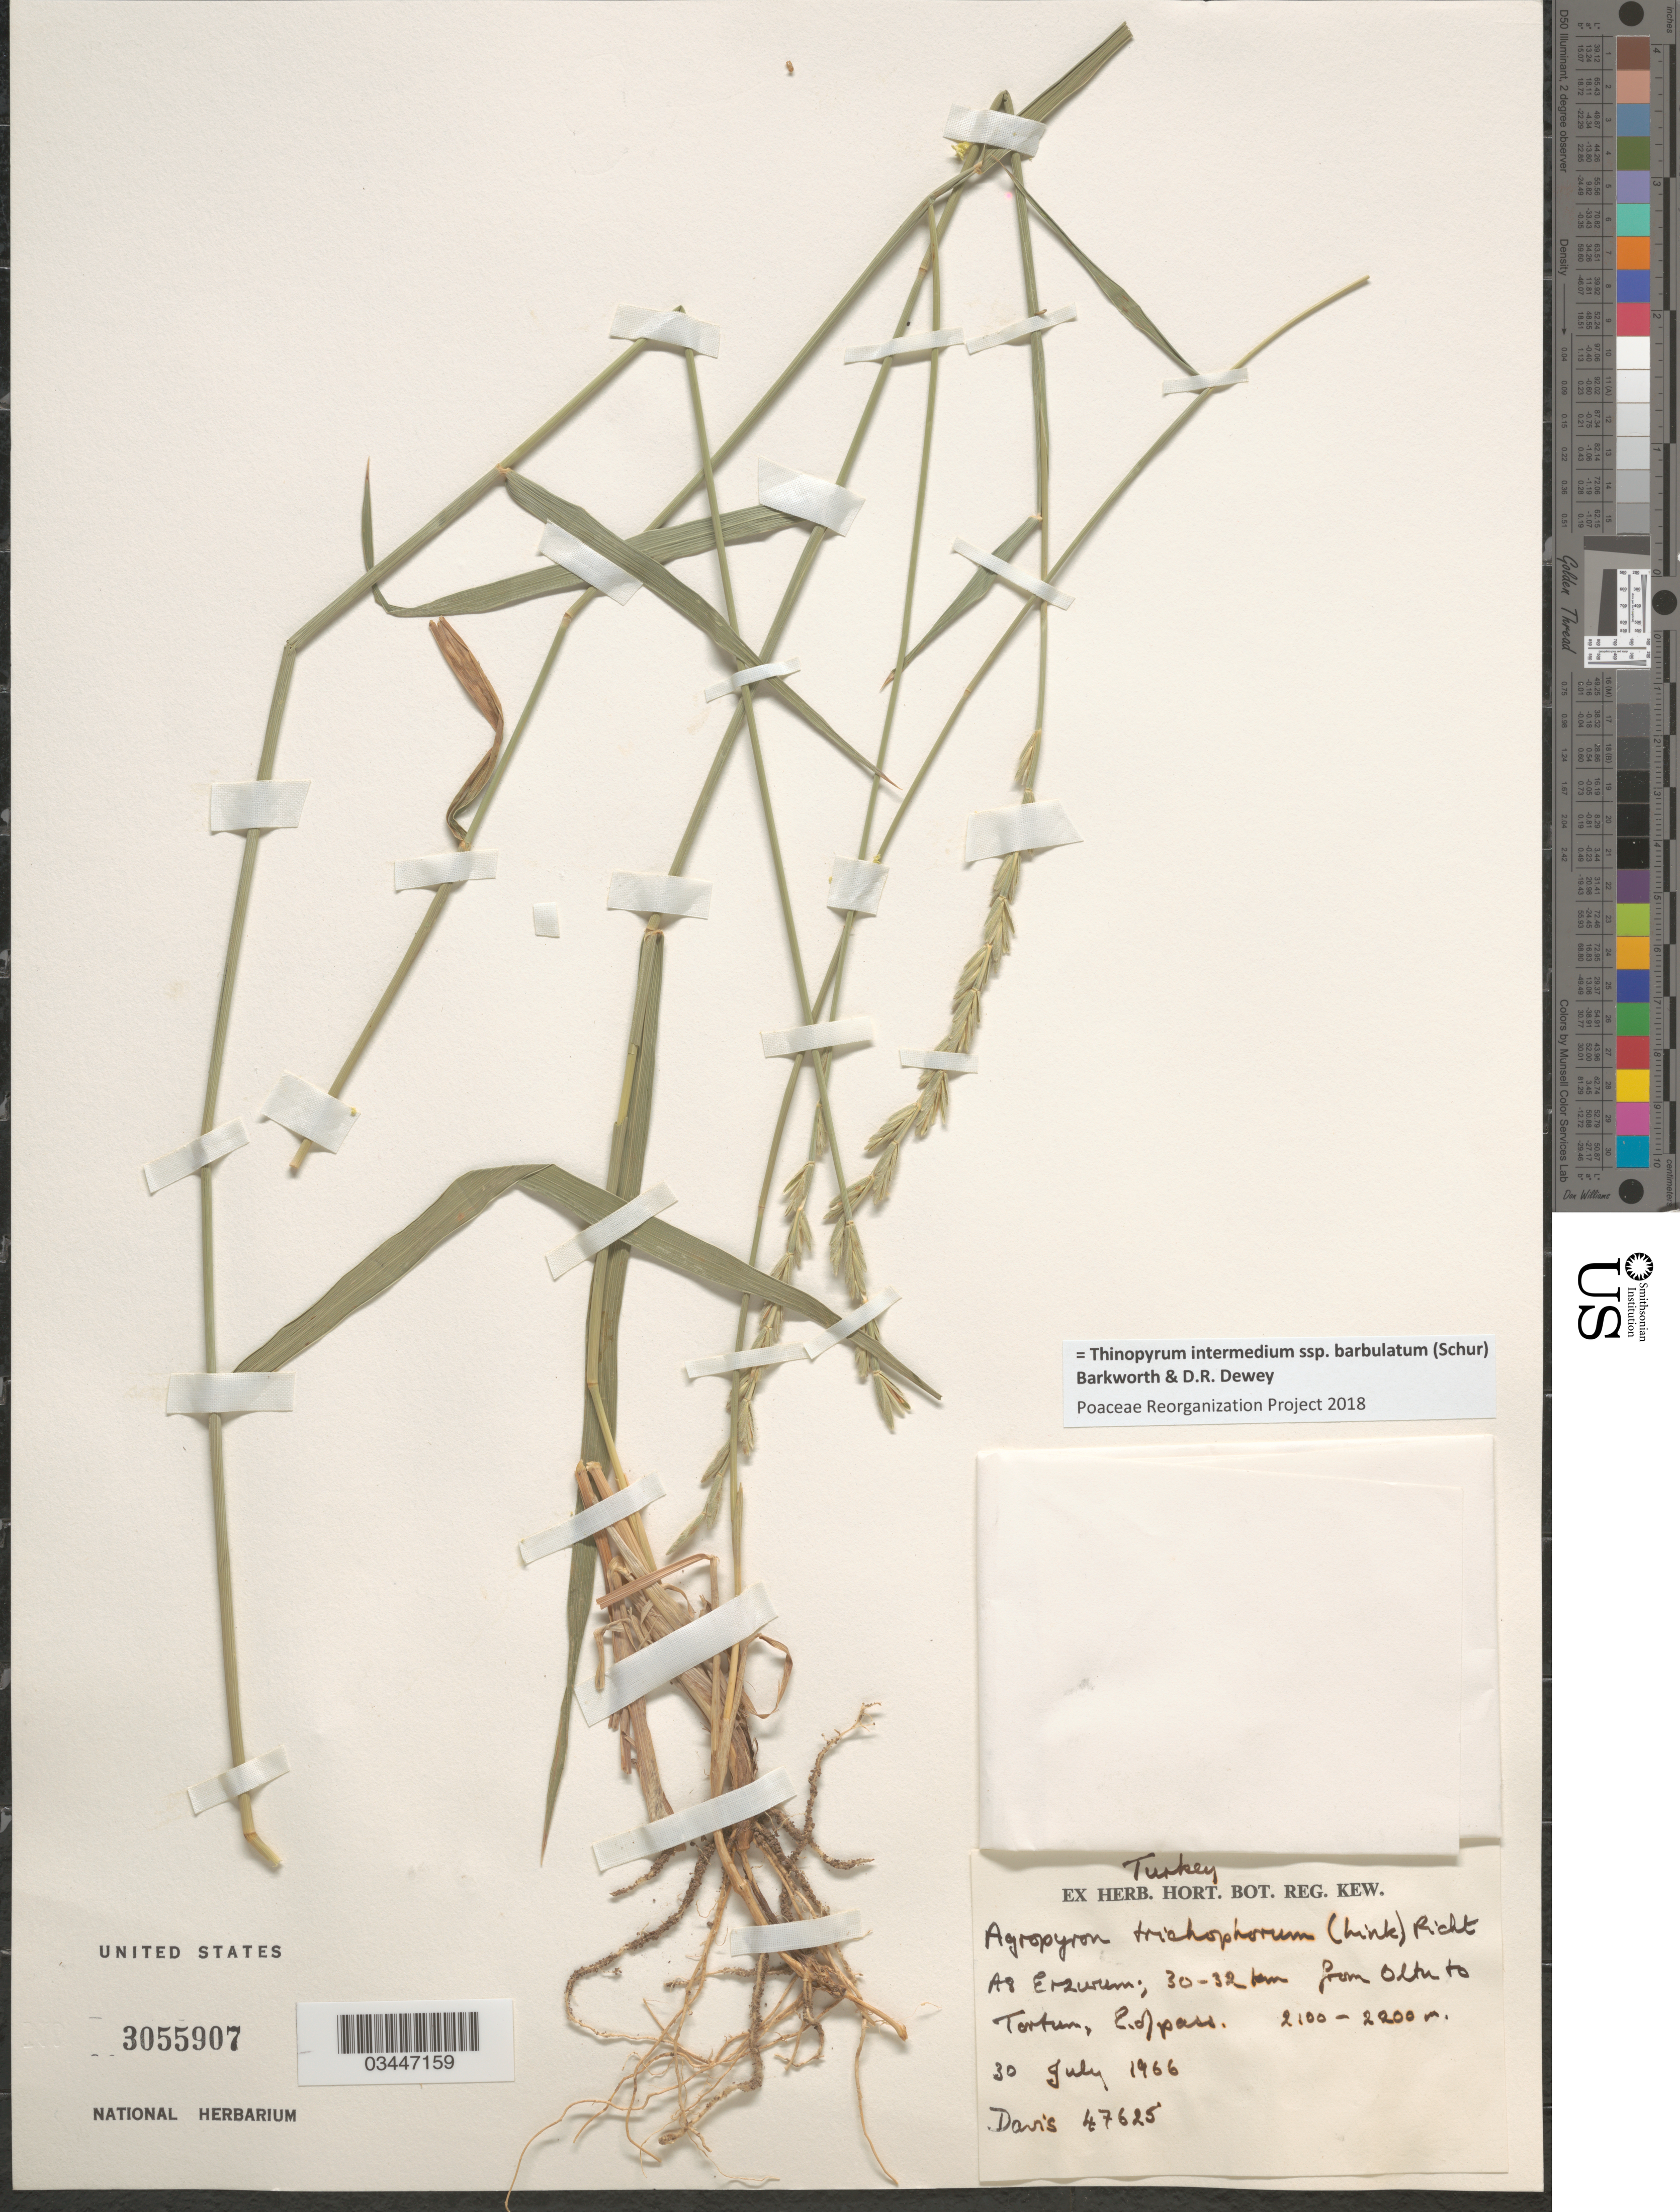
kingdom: Plantae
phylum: Tracheophyta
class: Liliopsida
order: Poales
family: Poaceae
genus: Thinopyrum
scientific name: Thinopyrum intermedium subsp. barbulatum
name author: (Schur) Barkworth & Dewey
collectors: -. Davis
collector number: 47625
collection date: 1966-07-30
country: Turkey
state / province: Erzurum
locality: A8 Erzurum; 30-32 km from Oltu to Tortum, Ziofpass.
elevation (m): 2100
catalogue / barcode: US 3055907